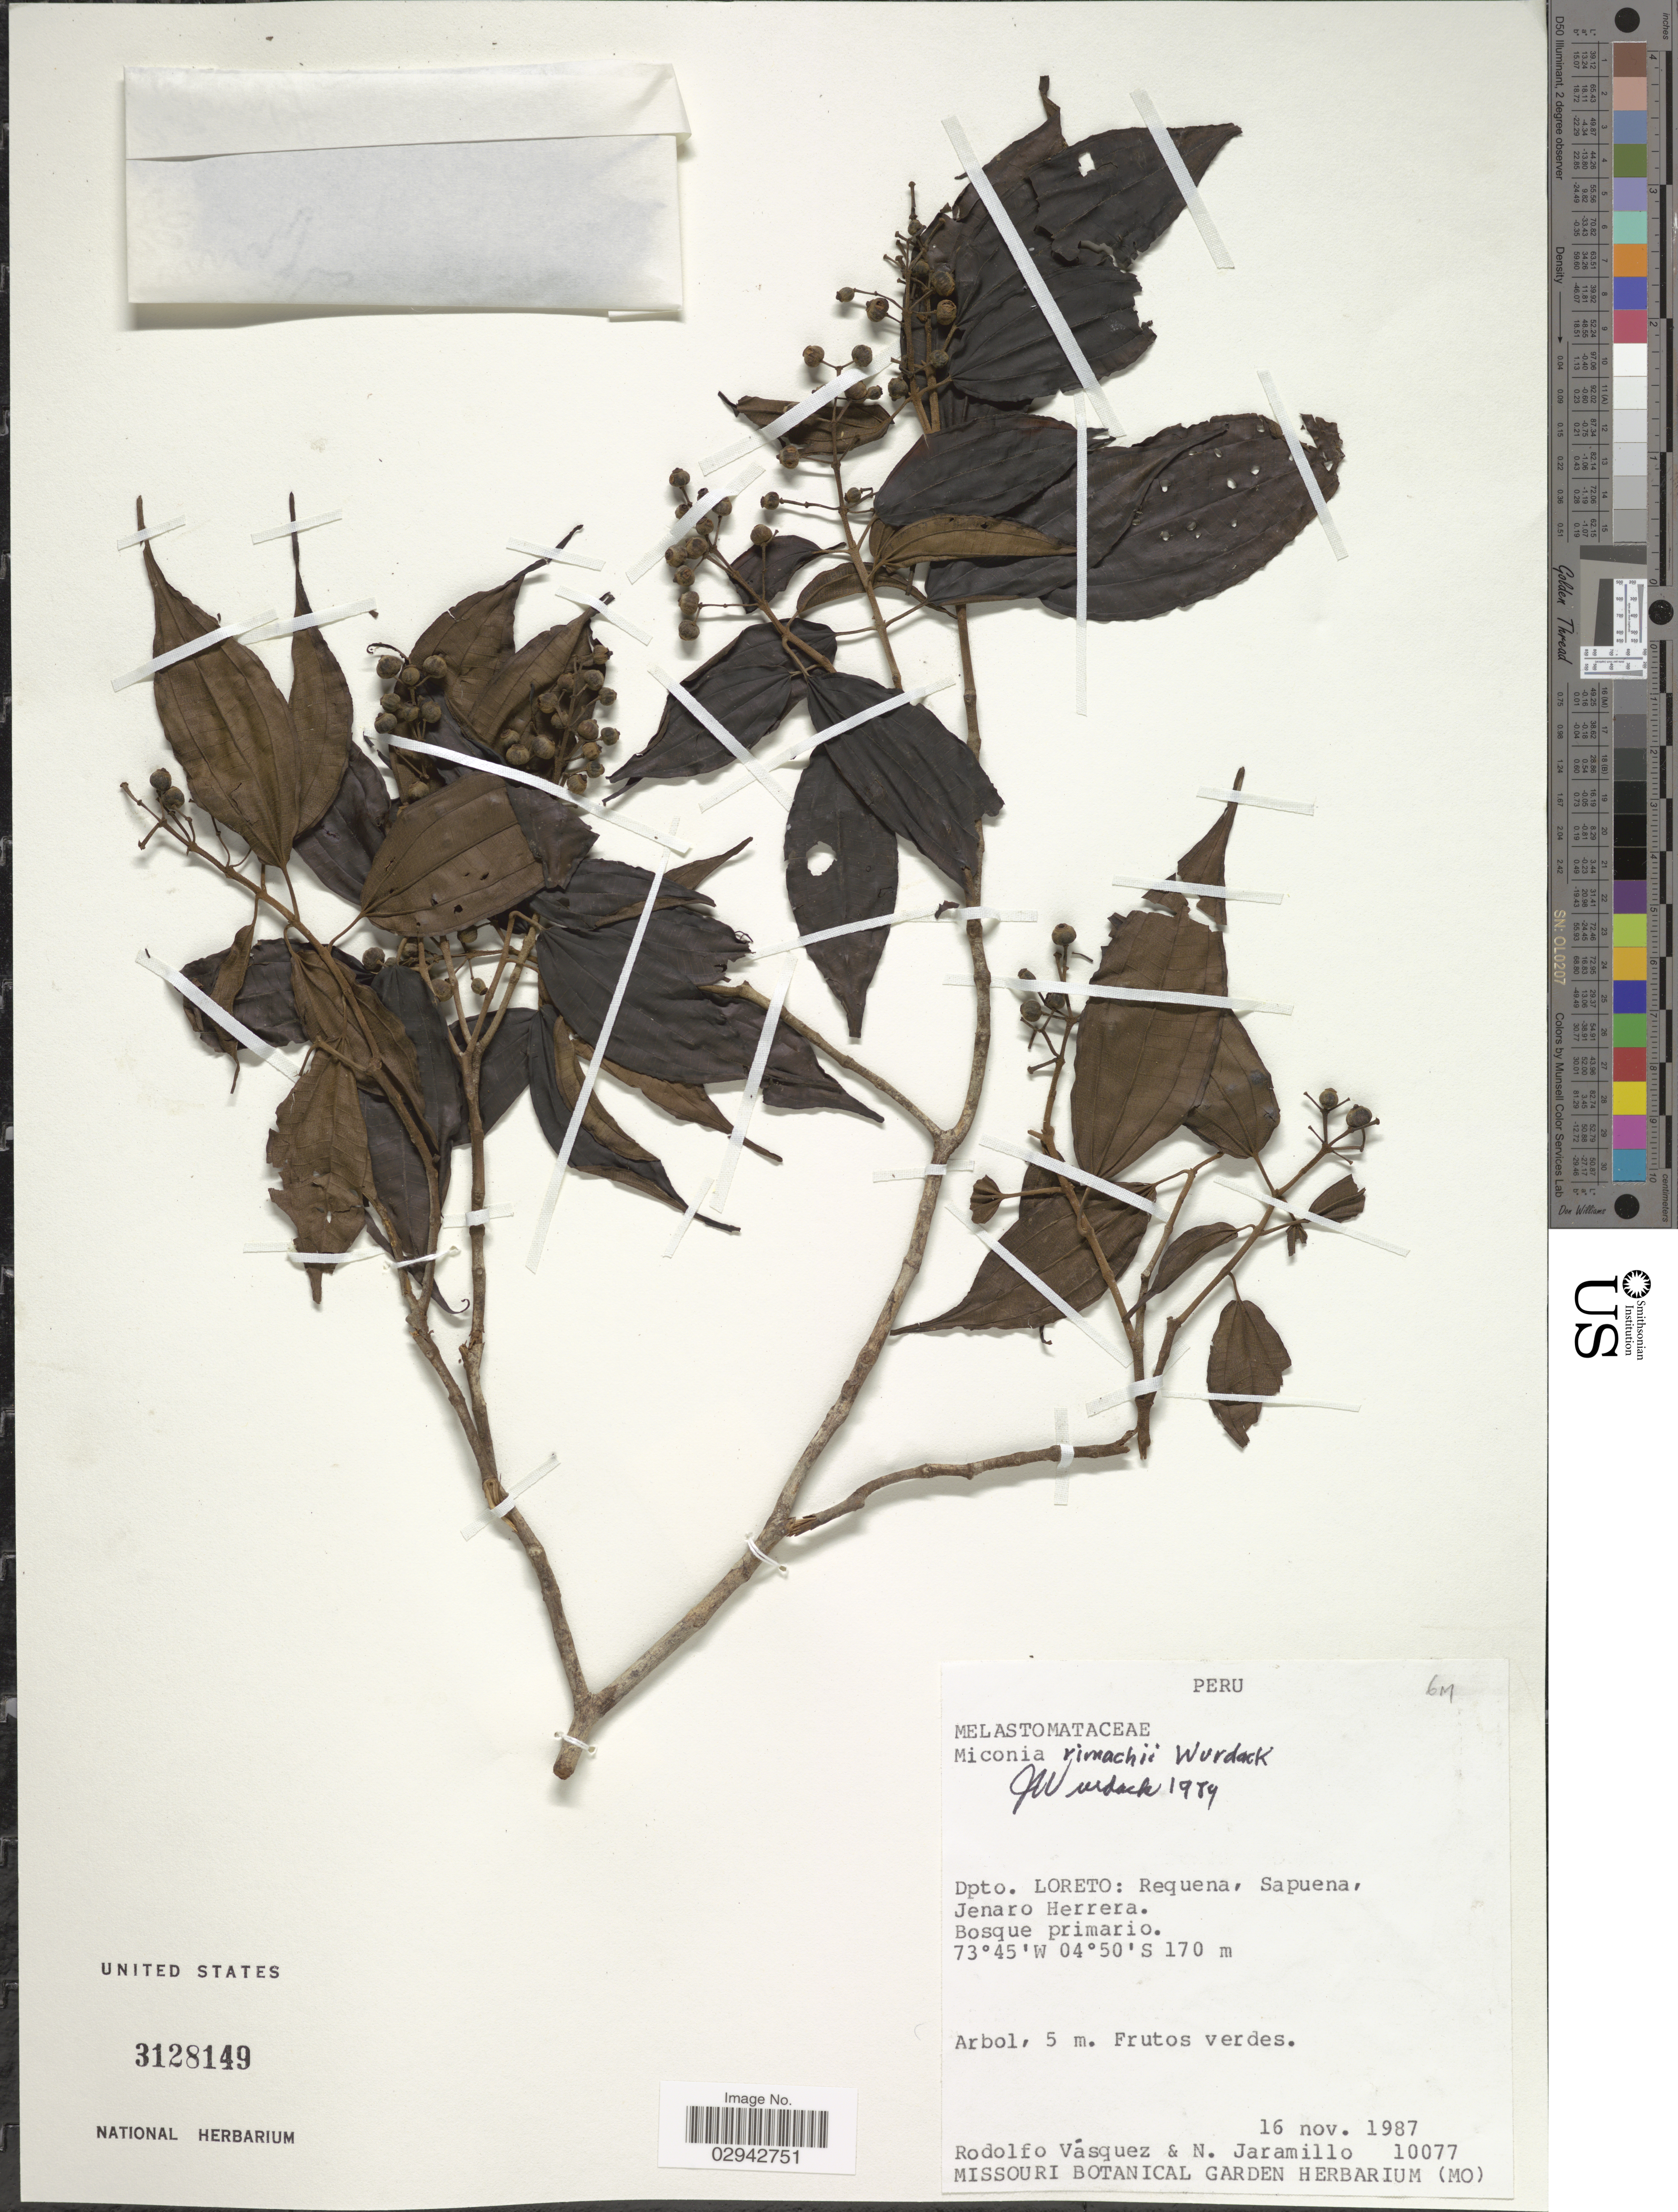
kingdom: Plantae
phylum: Tracheophyta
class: Magnoliopsida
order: Myrtales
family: Melastomataceae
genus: Miconia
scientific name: Miconia rimachii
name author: Wurdack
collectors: R. Vásquez & N. Jaramillo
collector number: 10077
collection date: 1987-11-16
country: Peru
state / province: Loreto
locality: Dpto. Loreto: Requena, Sapuena, Jenaro Herrera.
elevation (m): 170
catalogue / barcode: US 3128149